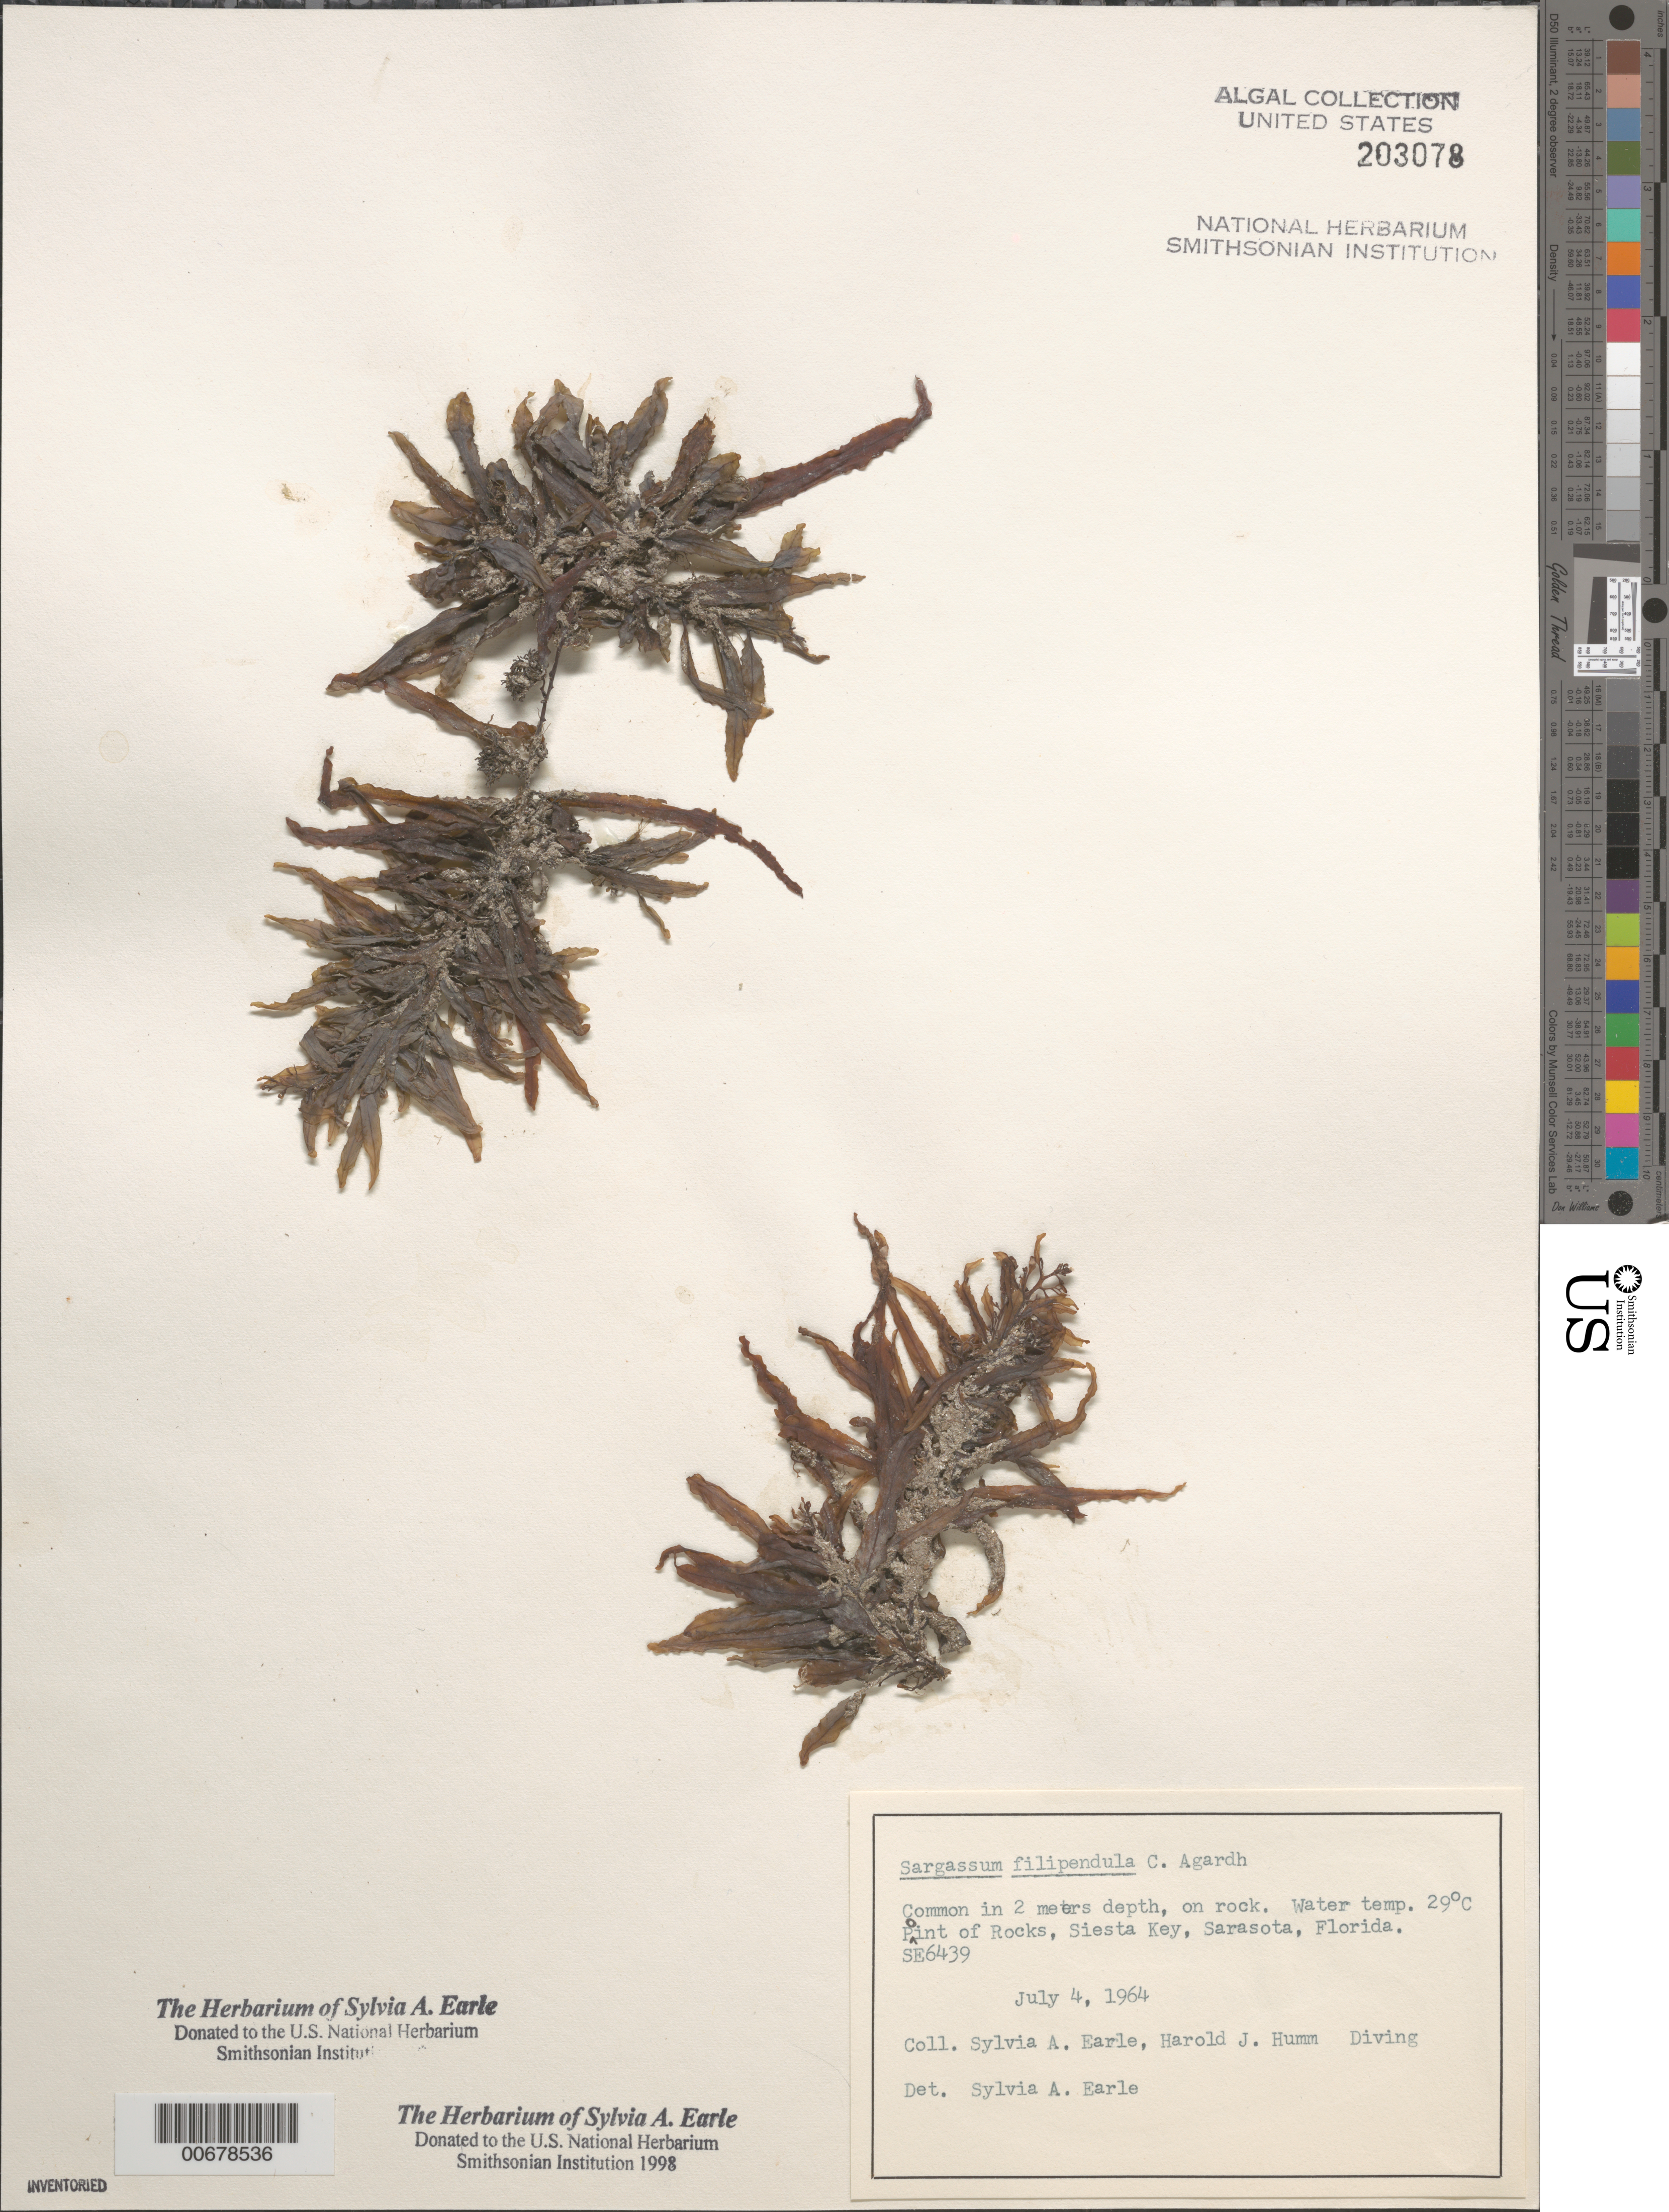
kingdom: Chromista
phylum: Ochrophyta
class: Phaeophyceae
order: Fucales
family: Sargassaceae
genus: Sargassum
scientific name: Sargassum filipendula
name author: C. Agardh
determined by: Earle, S. A.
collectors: S. A. Earle & H. J. Humm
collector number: SE 6439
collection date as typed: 04 Jul 1964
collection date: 1964-07-04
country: United States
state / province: Florida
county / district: Sarasota County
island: Siesta Key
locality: Point of Rocks, Sarasota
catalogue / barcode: US 203078